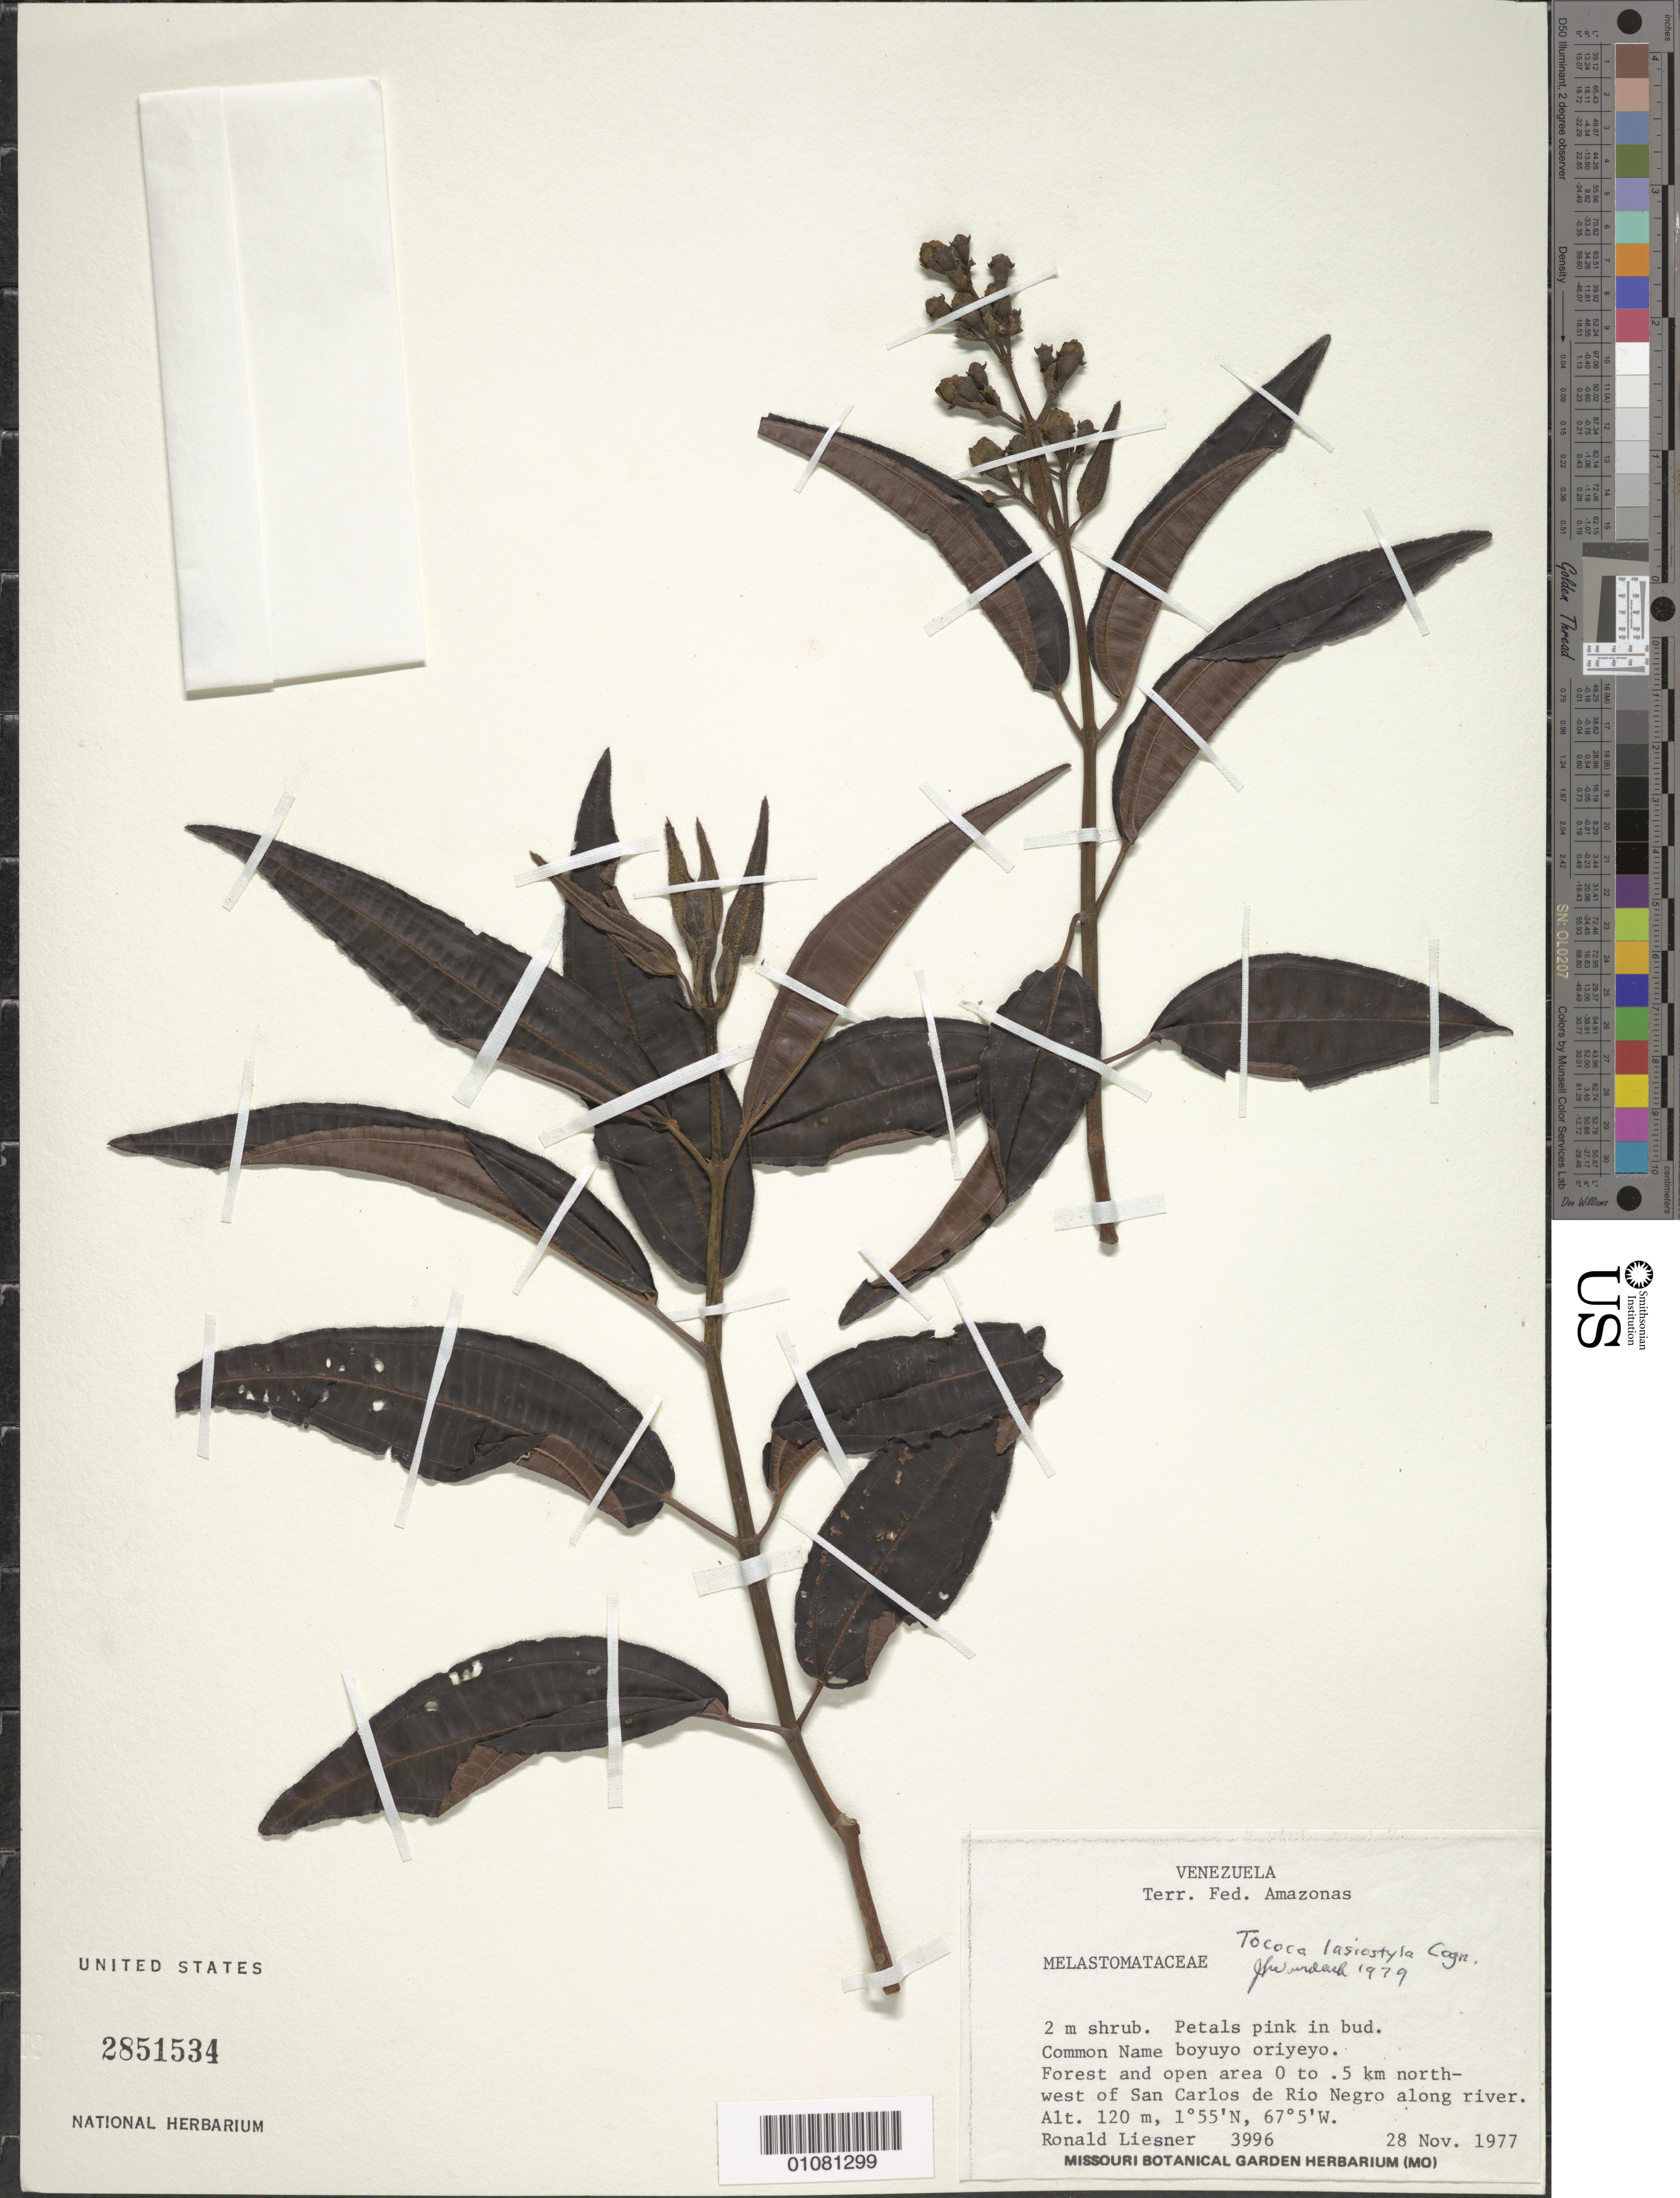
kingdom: Plantae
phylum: Tracheophyta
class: Magnoliopsida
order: Myrtales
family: Melastomataceae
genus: Tococa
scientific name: Tococa lasiostyla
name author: Cogn.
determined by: Wurdack, John J., (US), US (UNITED STATES)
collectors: R. L. Liesner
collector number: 3996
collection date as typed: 28-Nov-77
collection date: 1977-11-28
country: Venezuela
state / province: Amazonas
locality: San Carlos de Río Negro, 0-0.5 km NW of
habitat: Forest and open area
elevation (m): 120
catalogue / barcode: US 2851534